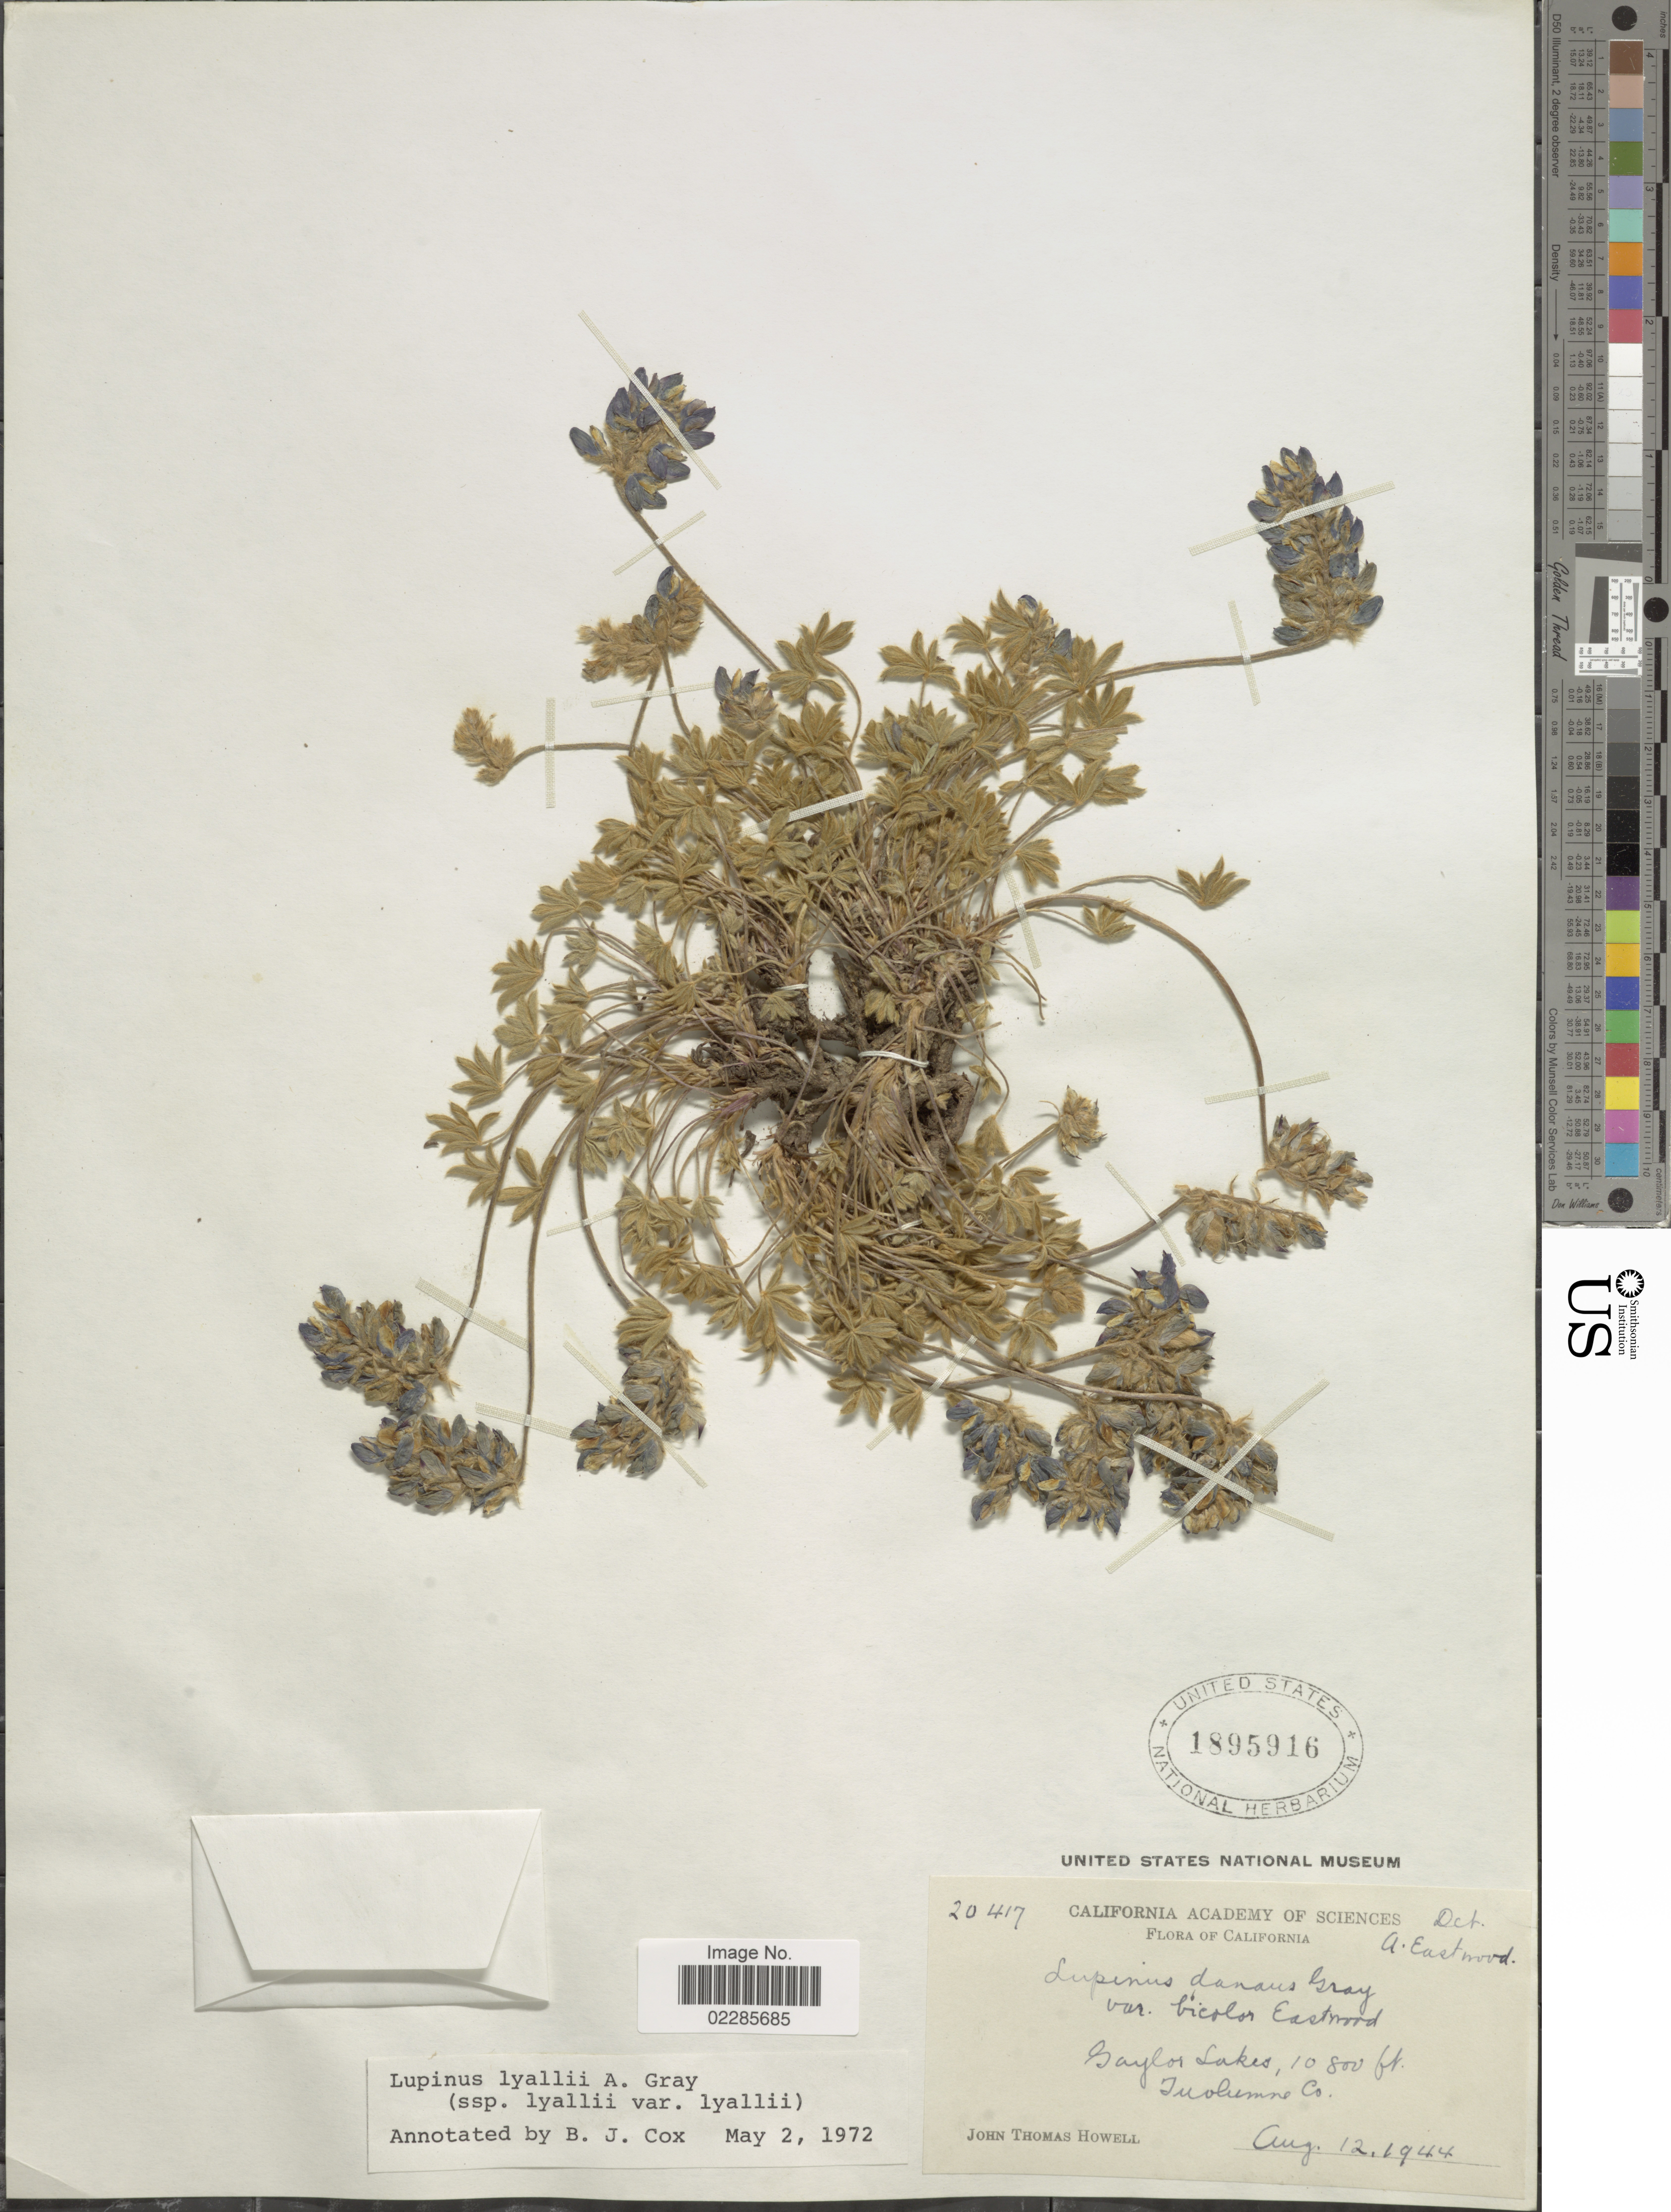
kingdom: Plantae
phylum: Tracheophyta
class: Magnoliopsida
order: Fabales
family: Fabaceae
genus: Lupinus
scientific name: Lupinus lyallii subsp. lyallii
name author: A. Gray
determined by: Cox, B. J.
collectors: J. T. Howell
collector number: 20417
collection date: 1944-08-12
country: United States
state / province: California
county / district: Tuolumne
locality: Taylor Lakes, Tuolumne Co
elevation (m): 3292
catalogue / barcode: US 1895916